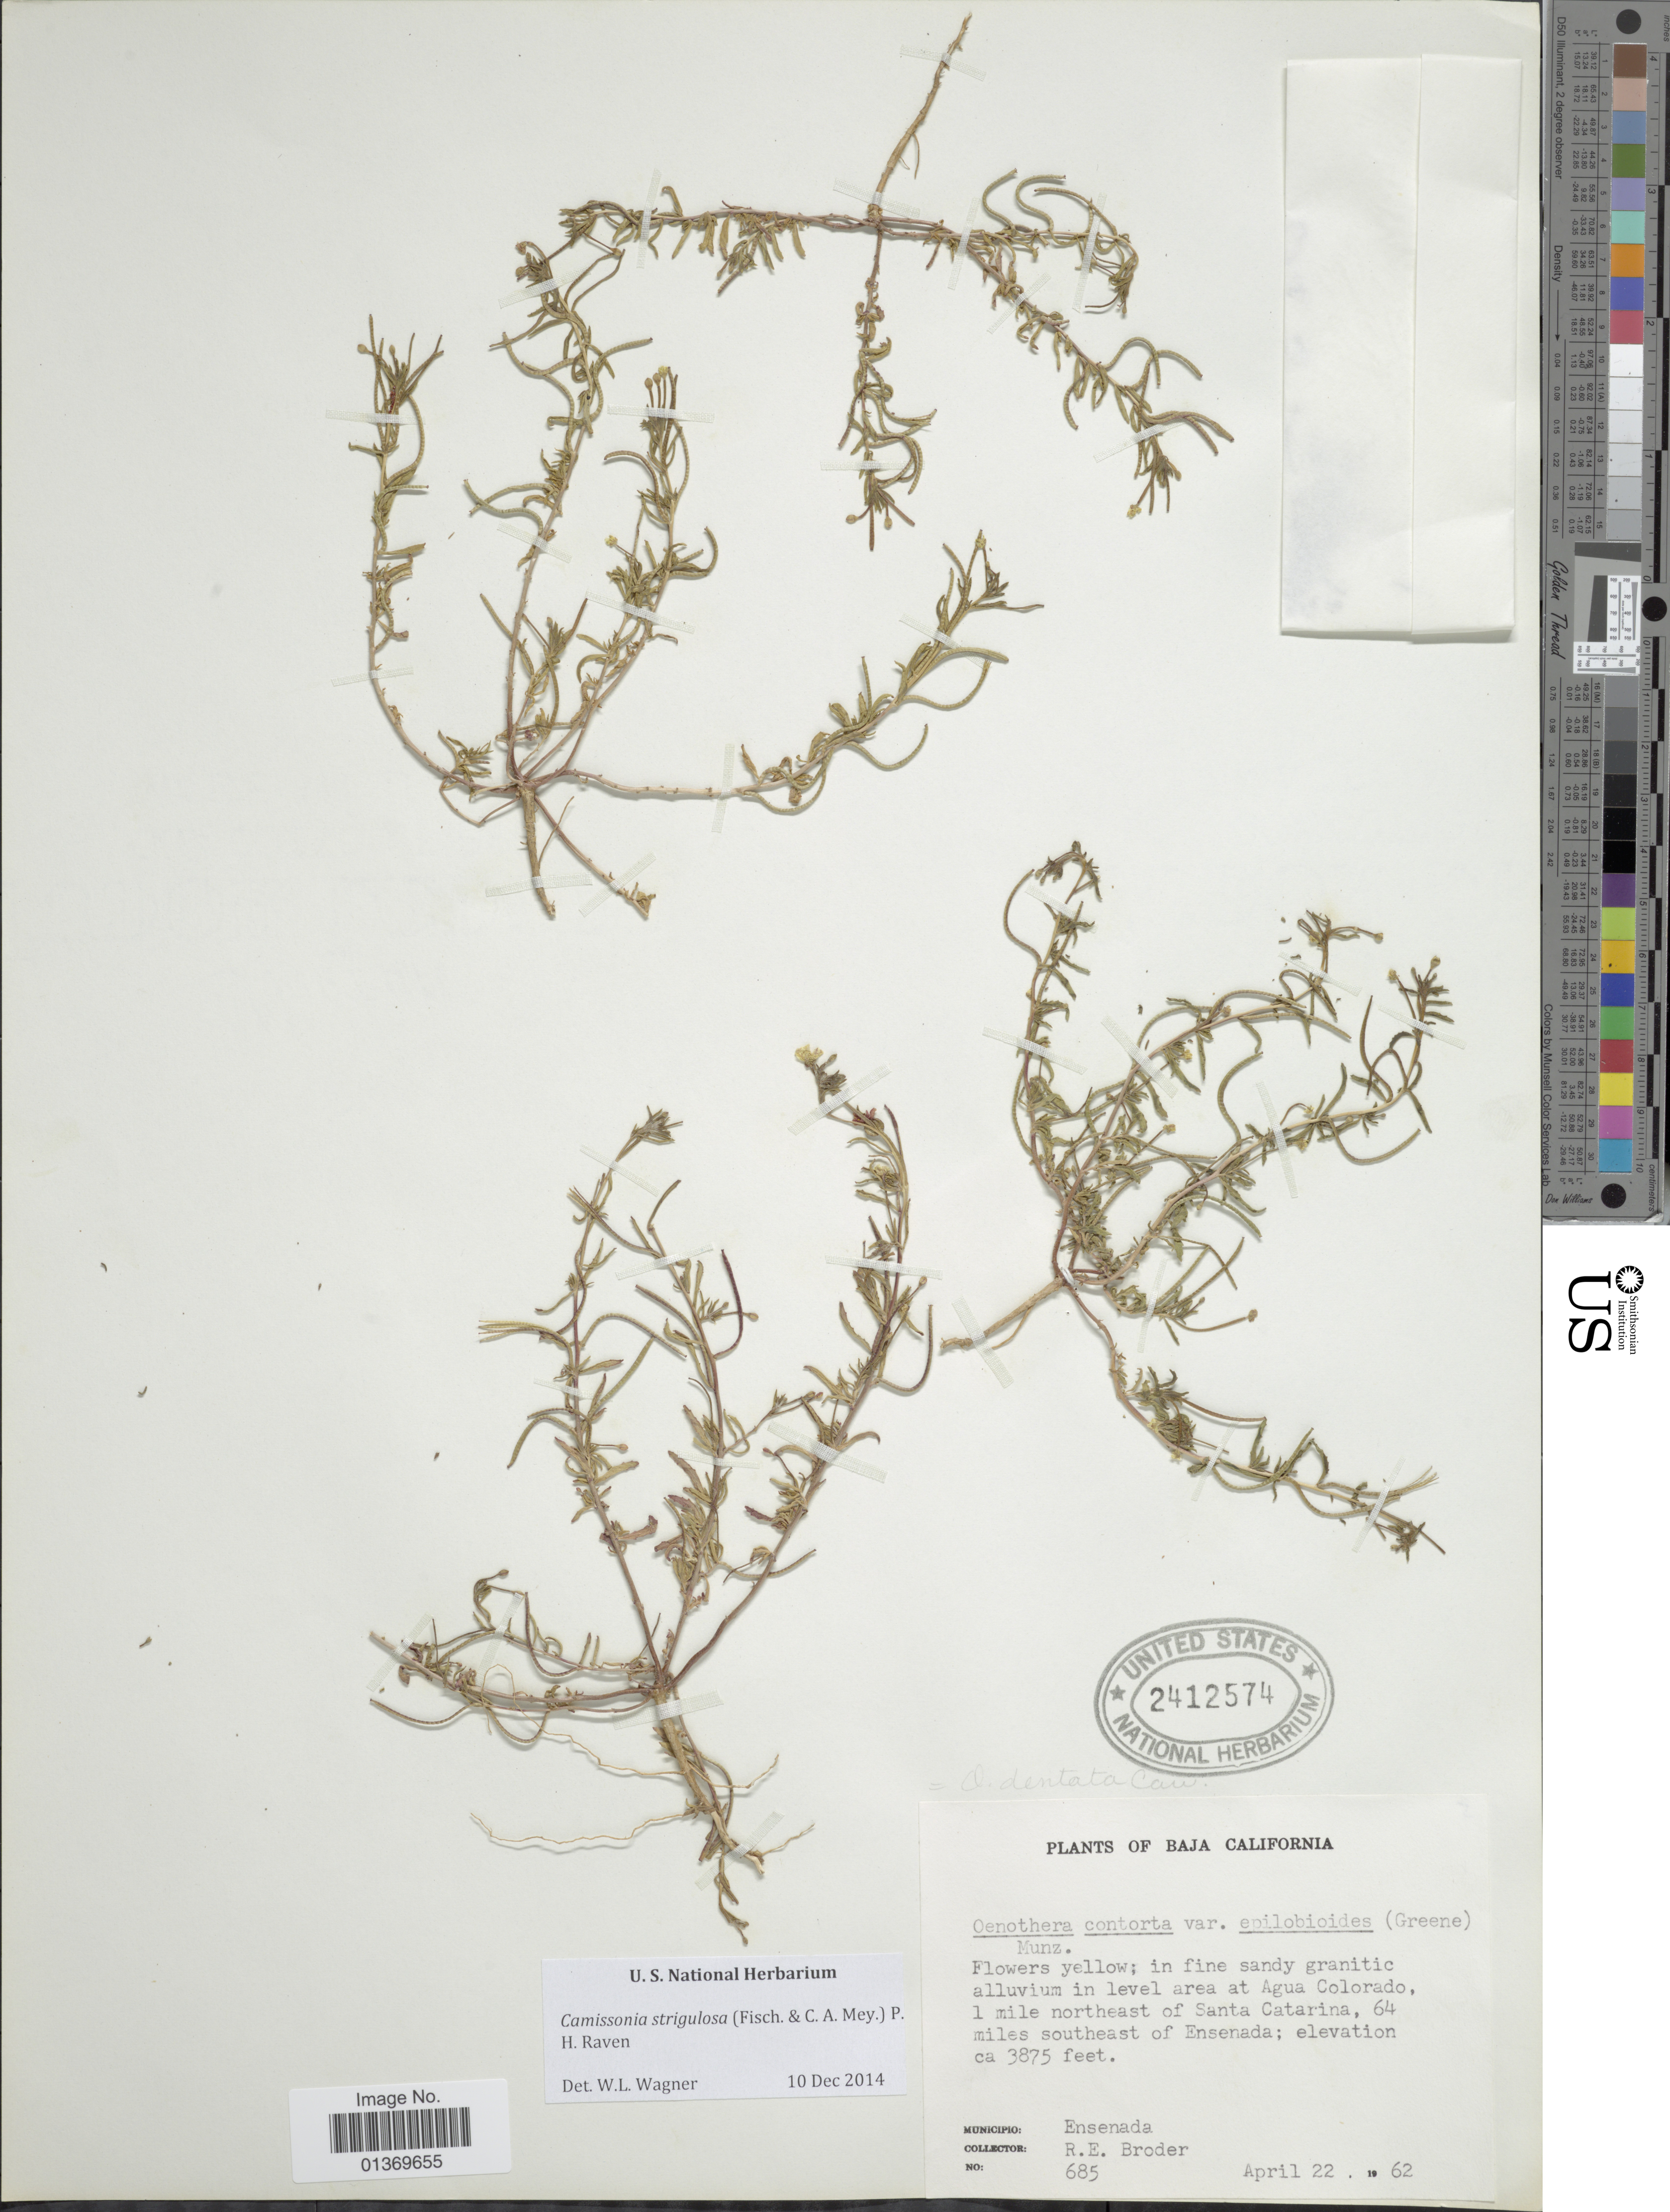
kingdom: Plantae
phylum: Tracheophyta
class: Magnoliopsida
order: Myrtales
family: Onagraceae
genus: Camissonia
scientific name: Camissonia strigulosa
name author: (Fisch. & C.A. Mey.) P.H. Raven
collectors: R. Broder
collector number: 685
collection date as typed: Transcribed d/m/y: 22/4/62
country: Mexico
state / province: Baja California Norte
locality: In level area at Agua Colorado, 1 mile northeast of Santa Catarina, 64 miles southeast of Ensenada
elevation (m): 1181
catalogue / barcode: US 2412574